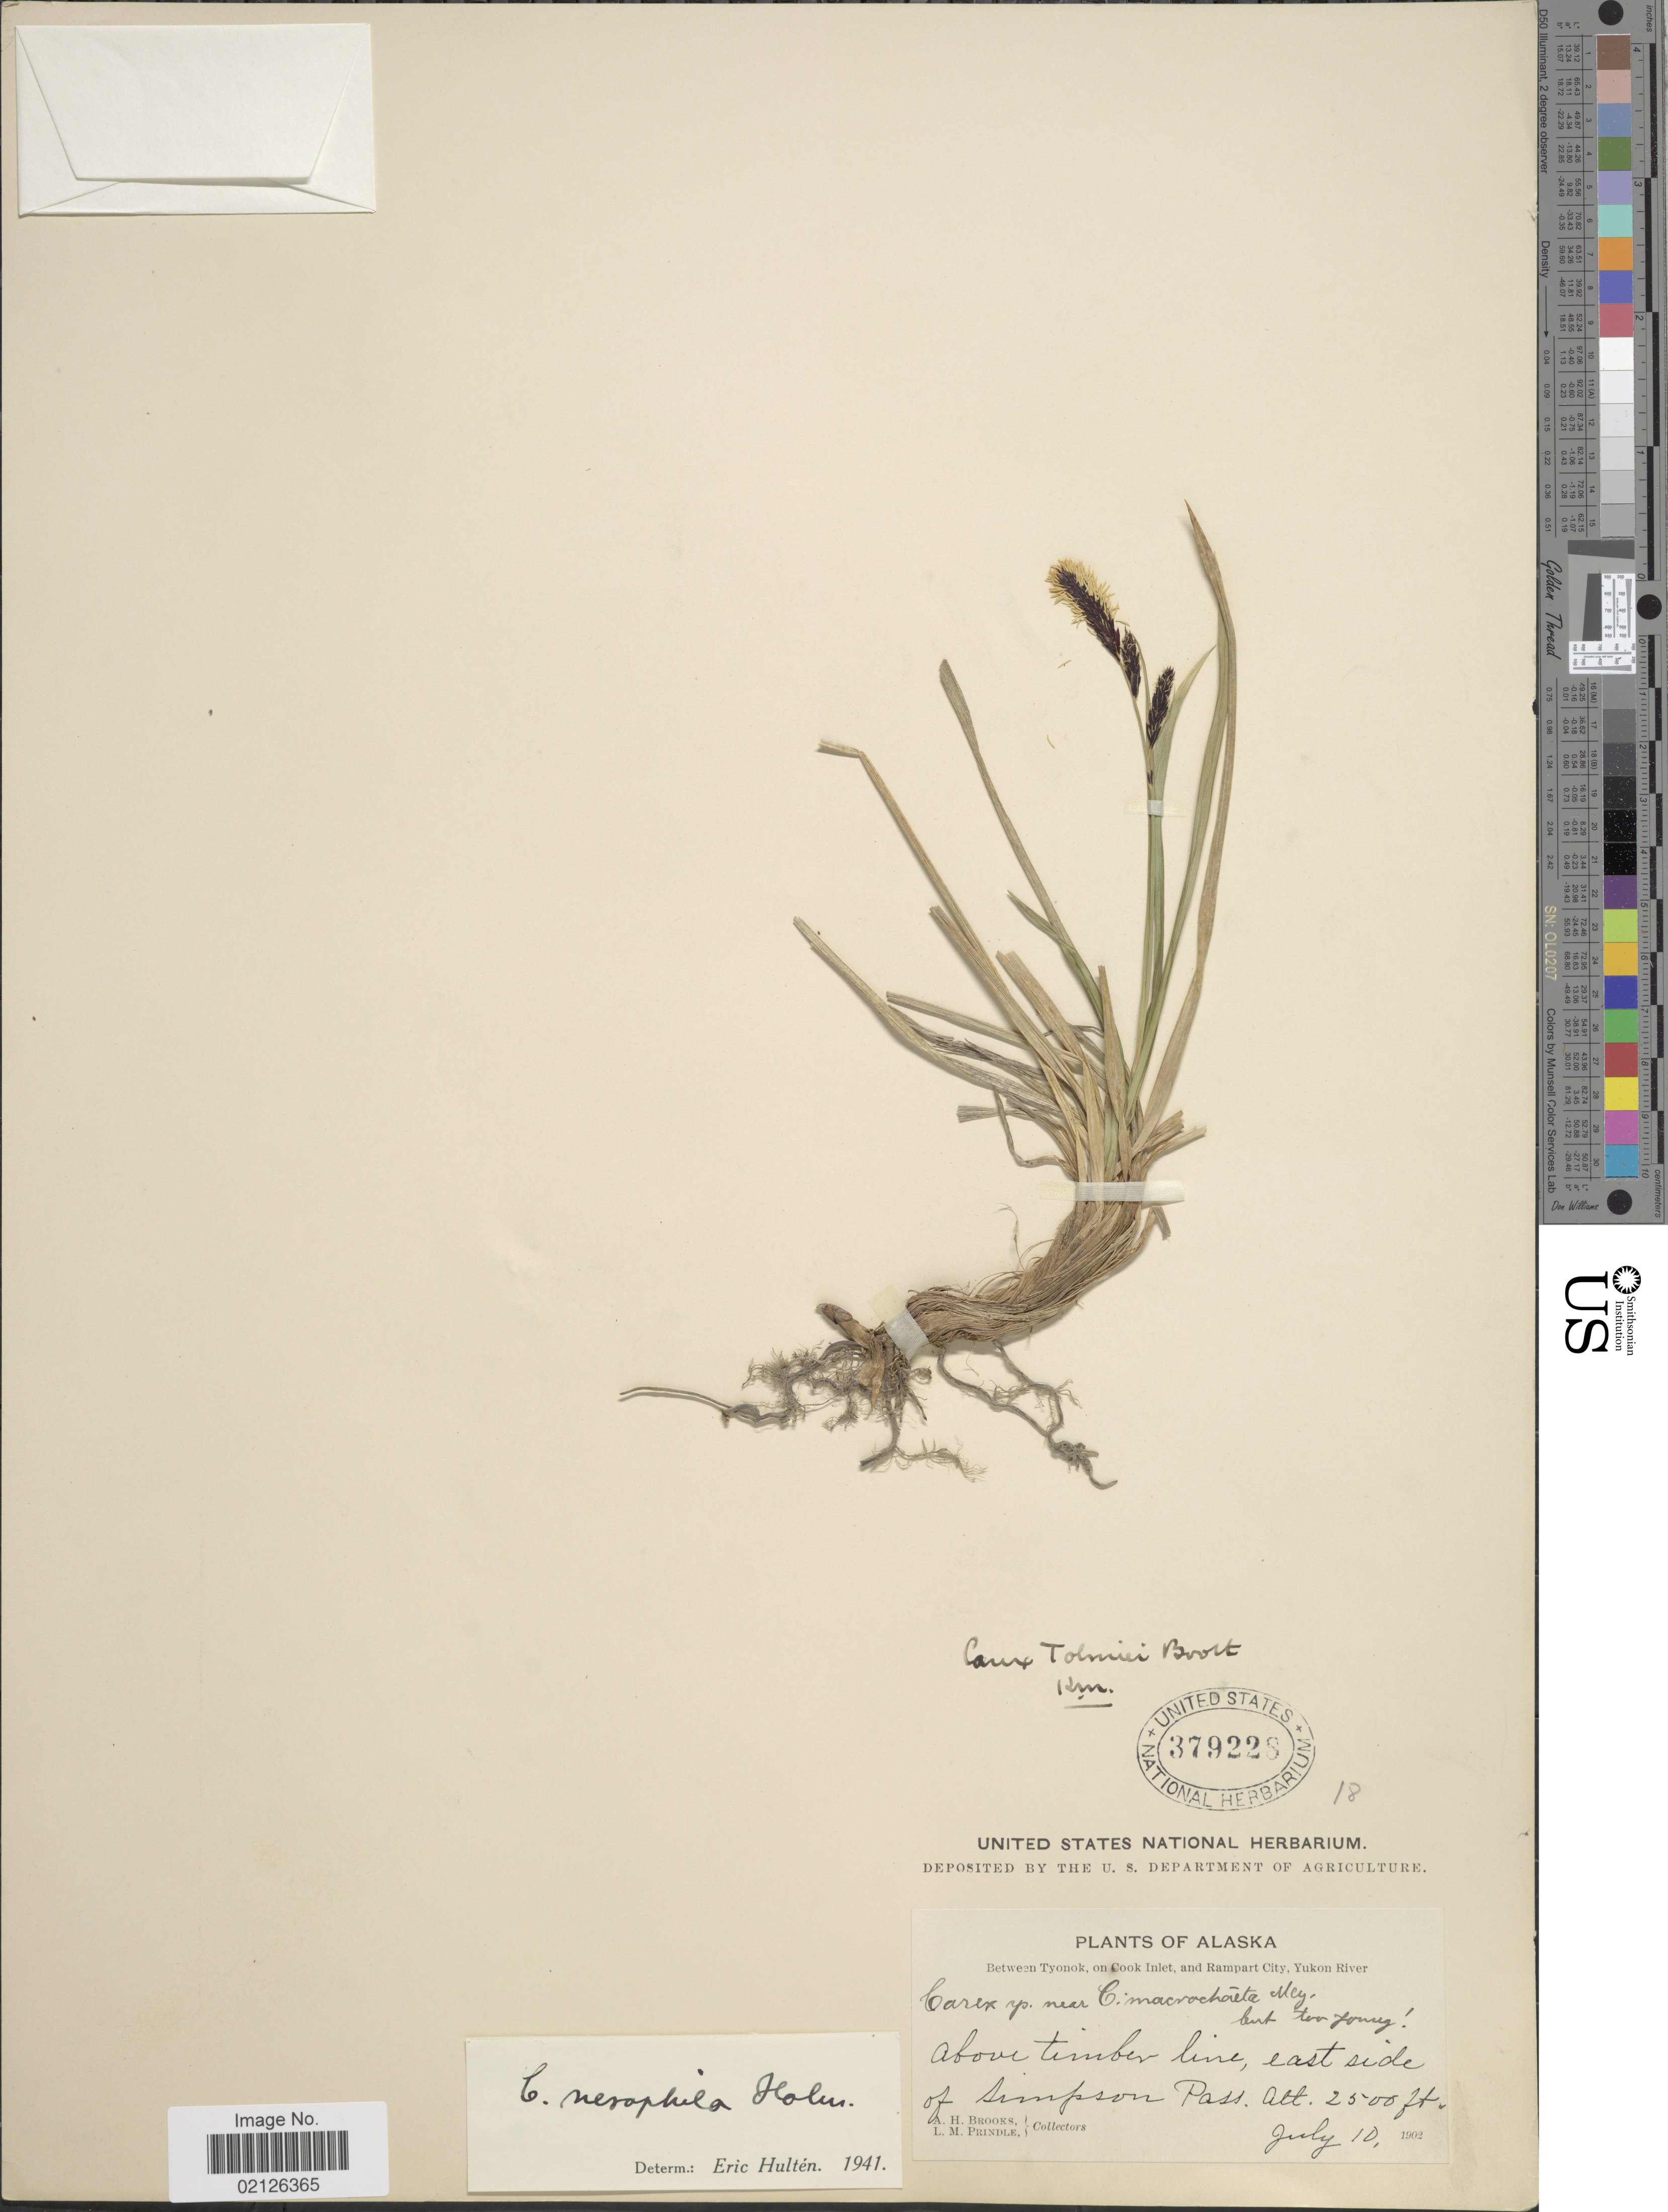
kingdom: Plantae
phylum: Tracheophyta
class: Liliopsida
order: Poales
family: Cyperaceae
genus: Carex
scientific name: Carex microchaeta subsp. nesophila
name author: (Holm) D.F. Murray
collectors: A. Brooks & L. Prindle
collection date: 1902-07-10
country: United States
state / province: Alaska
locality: Between Tyonok, on Cook Inlet, and Rampart City, Yukon River, Above timber line, east side of Simpson Pass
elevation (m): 762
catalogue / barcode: US 379228